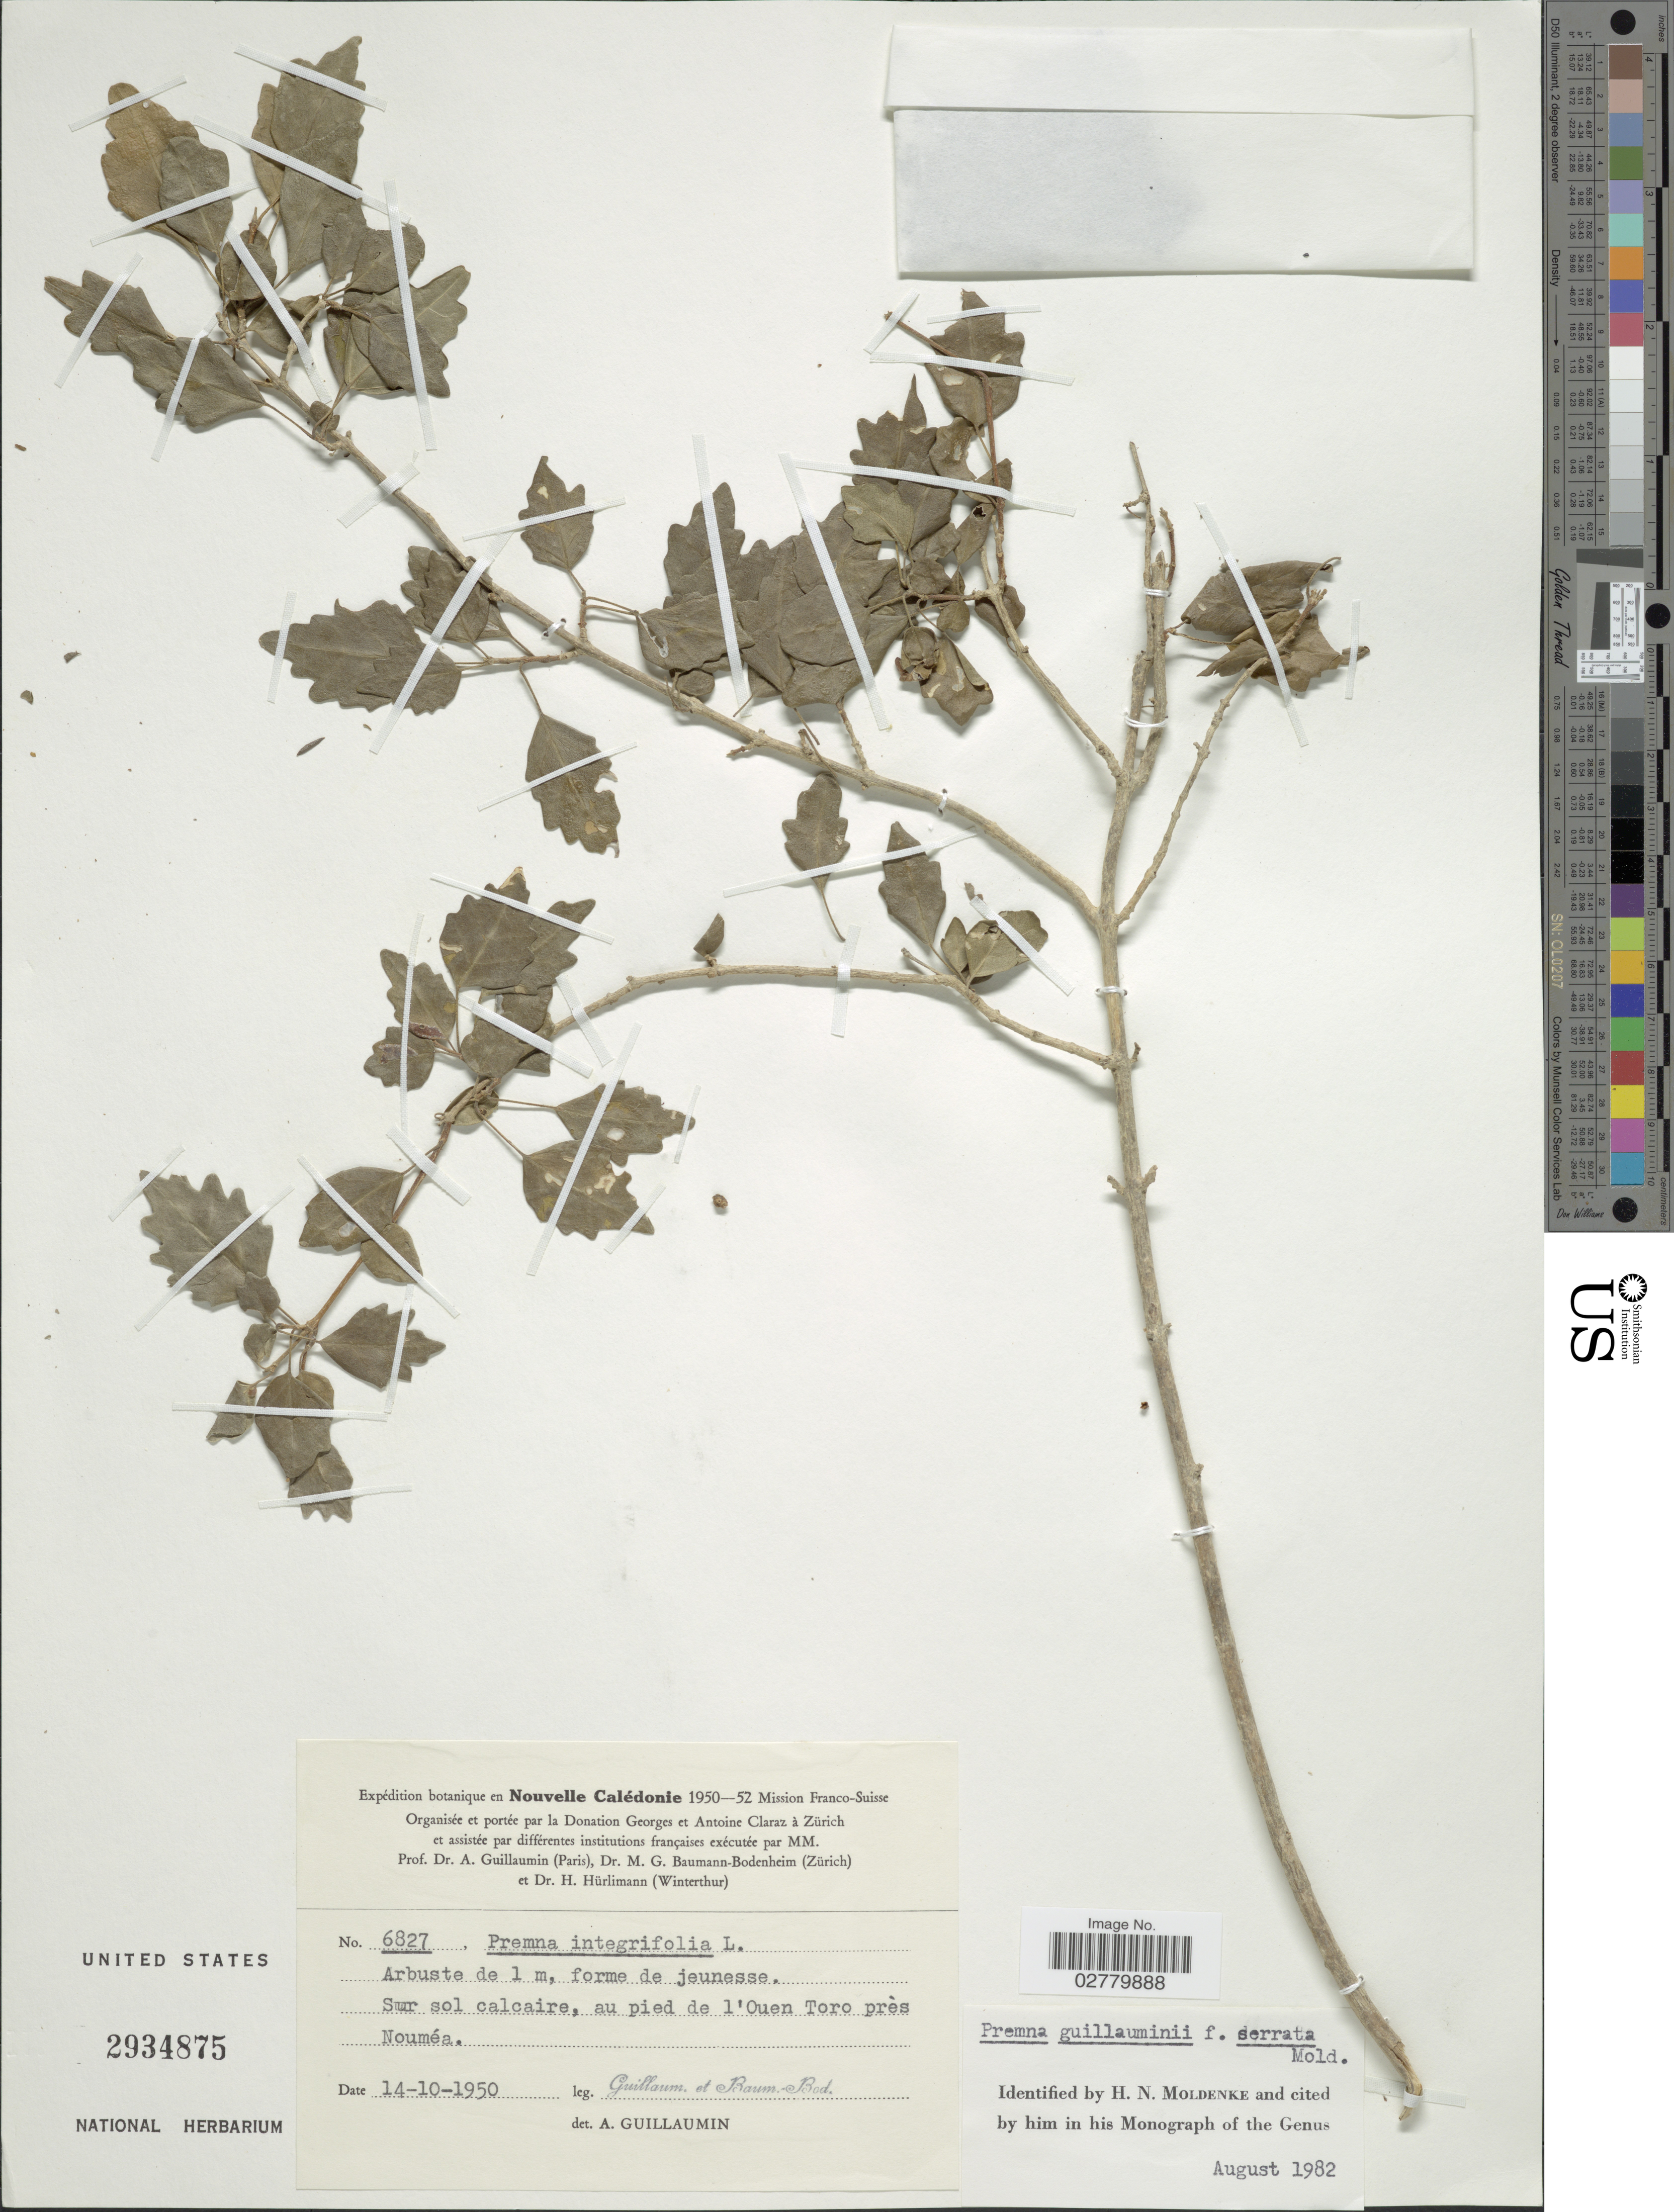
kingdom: Plantae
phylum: Tracheophyta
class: Magnoliopsida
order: Lamiales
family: Lamiaceae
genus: Premna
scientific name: Premna guillauminii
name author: Moldenke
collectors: A. Guillaumin & M. G. Baumann-Bodenheim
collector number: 6827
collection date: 1950-10-14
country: New Caledonia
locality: Sur sol calcaire, au pied de l'Ouen Toro près Nouméa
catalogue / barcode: US 2934875